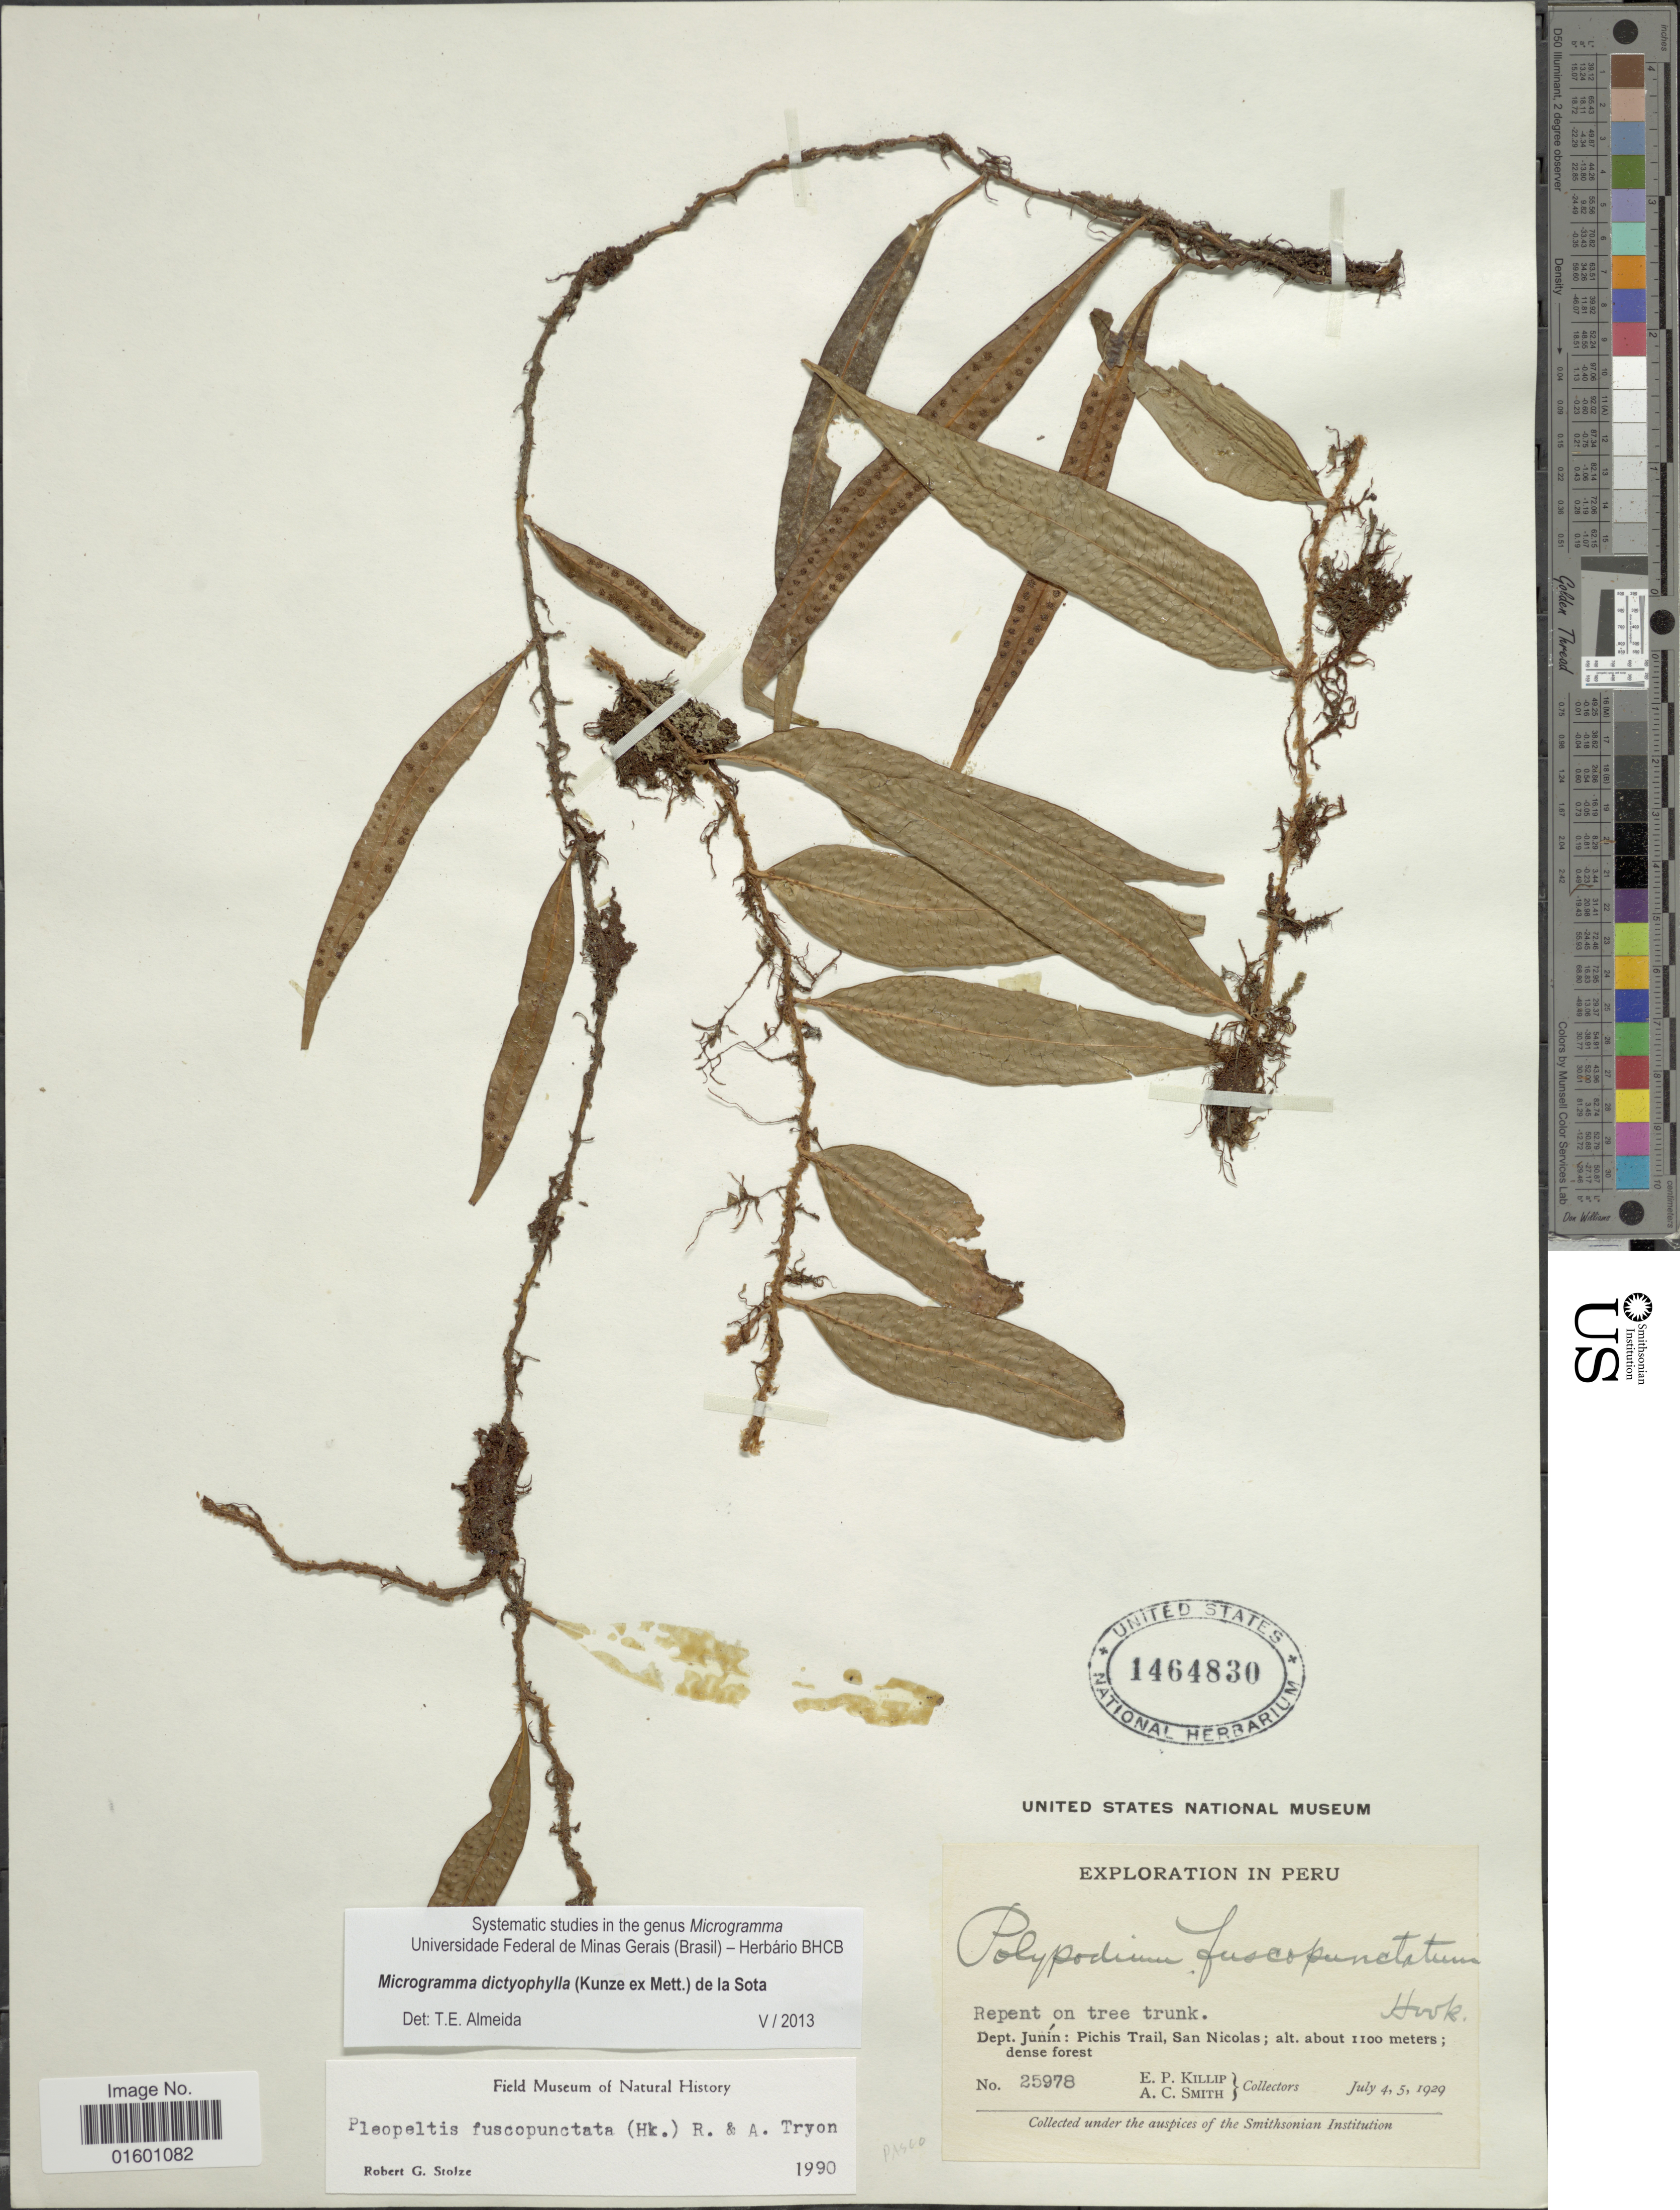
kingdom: Plantae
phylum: Tracheophyta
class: Polypodiopsida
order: Polypodiales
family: Polypodiaceae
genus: Microgramma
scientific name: Microgramma dictyophylla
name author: (Kunze ex Mett.) de la Sota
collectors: E. P. Killip & A. C. Smith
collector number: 25978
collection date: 1929-07-04/1929-07-05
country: Peru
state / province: Junín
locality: Repent on tree trunk. Pichis Trail, San Nicolas; dense forest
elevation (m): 1100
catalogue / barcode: US 1464830